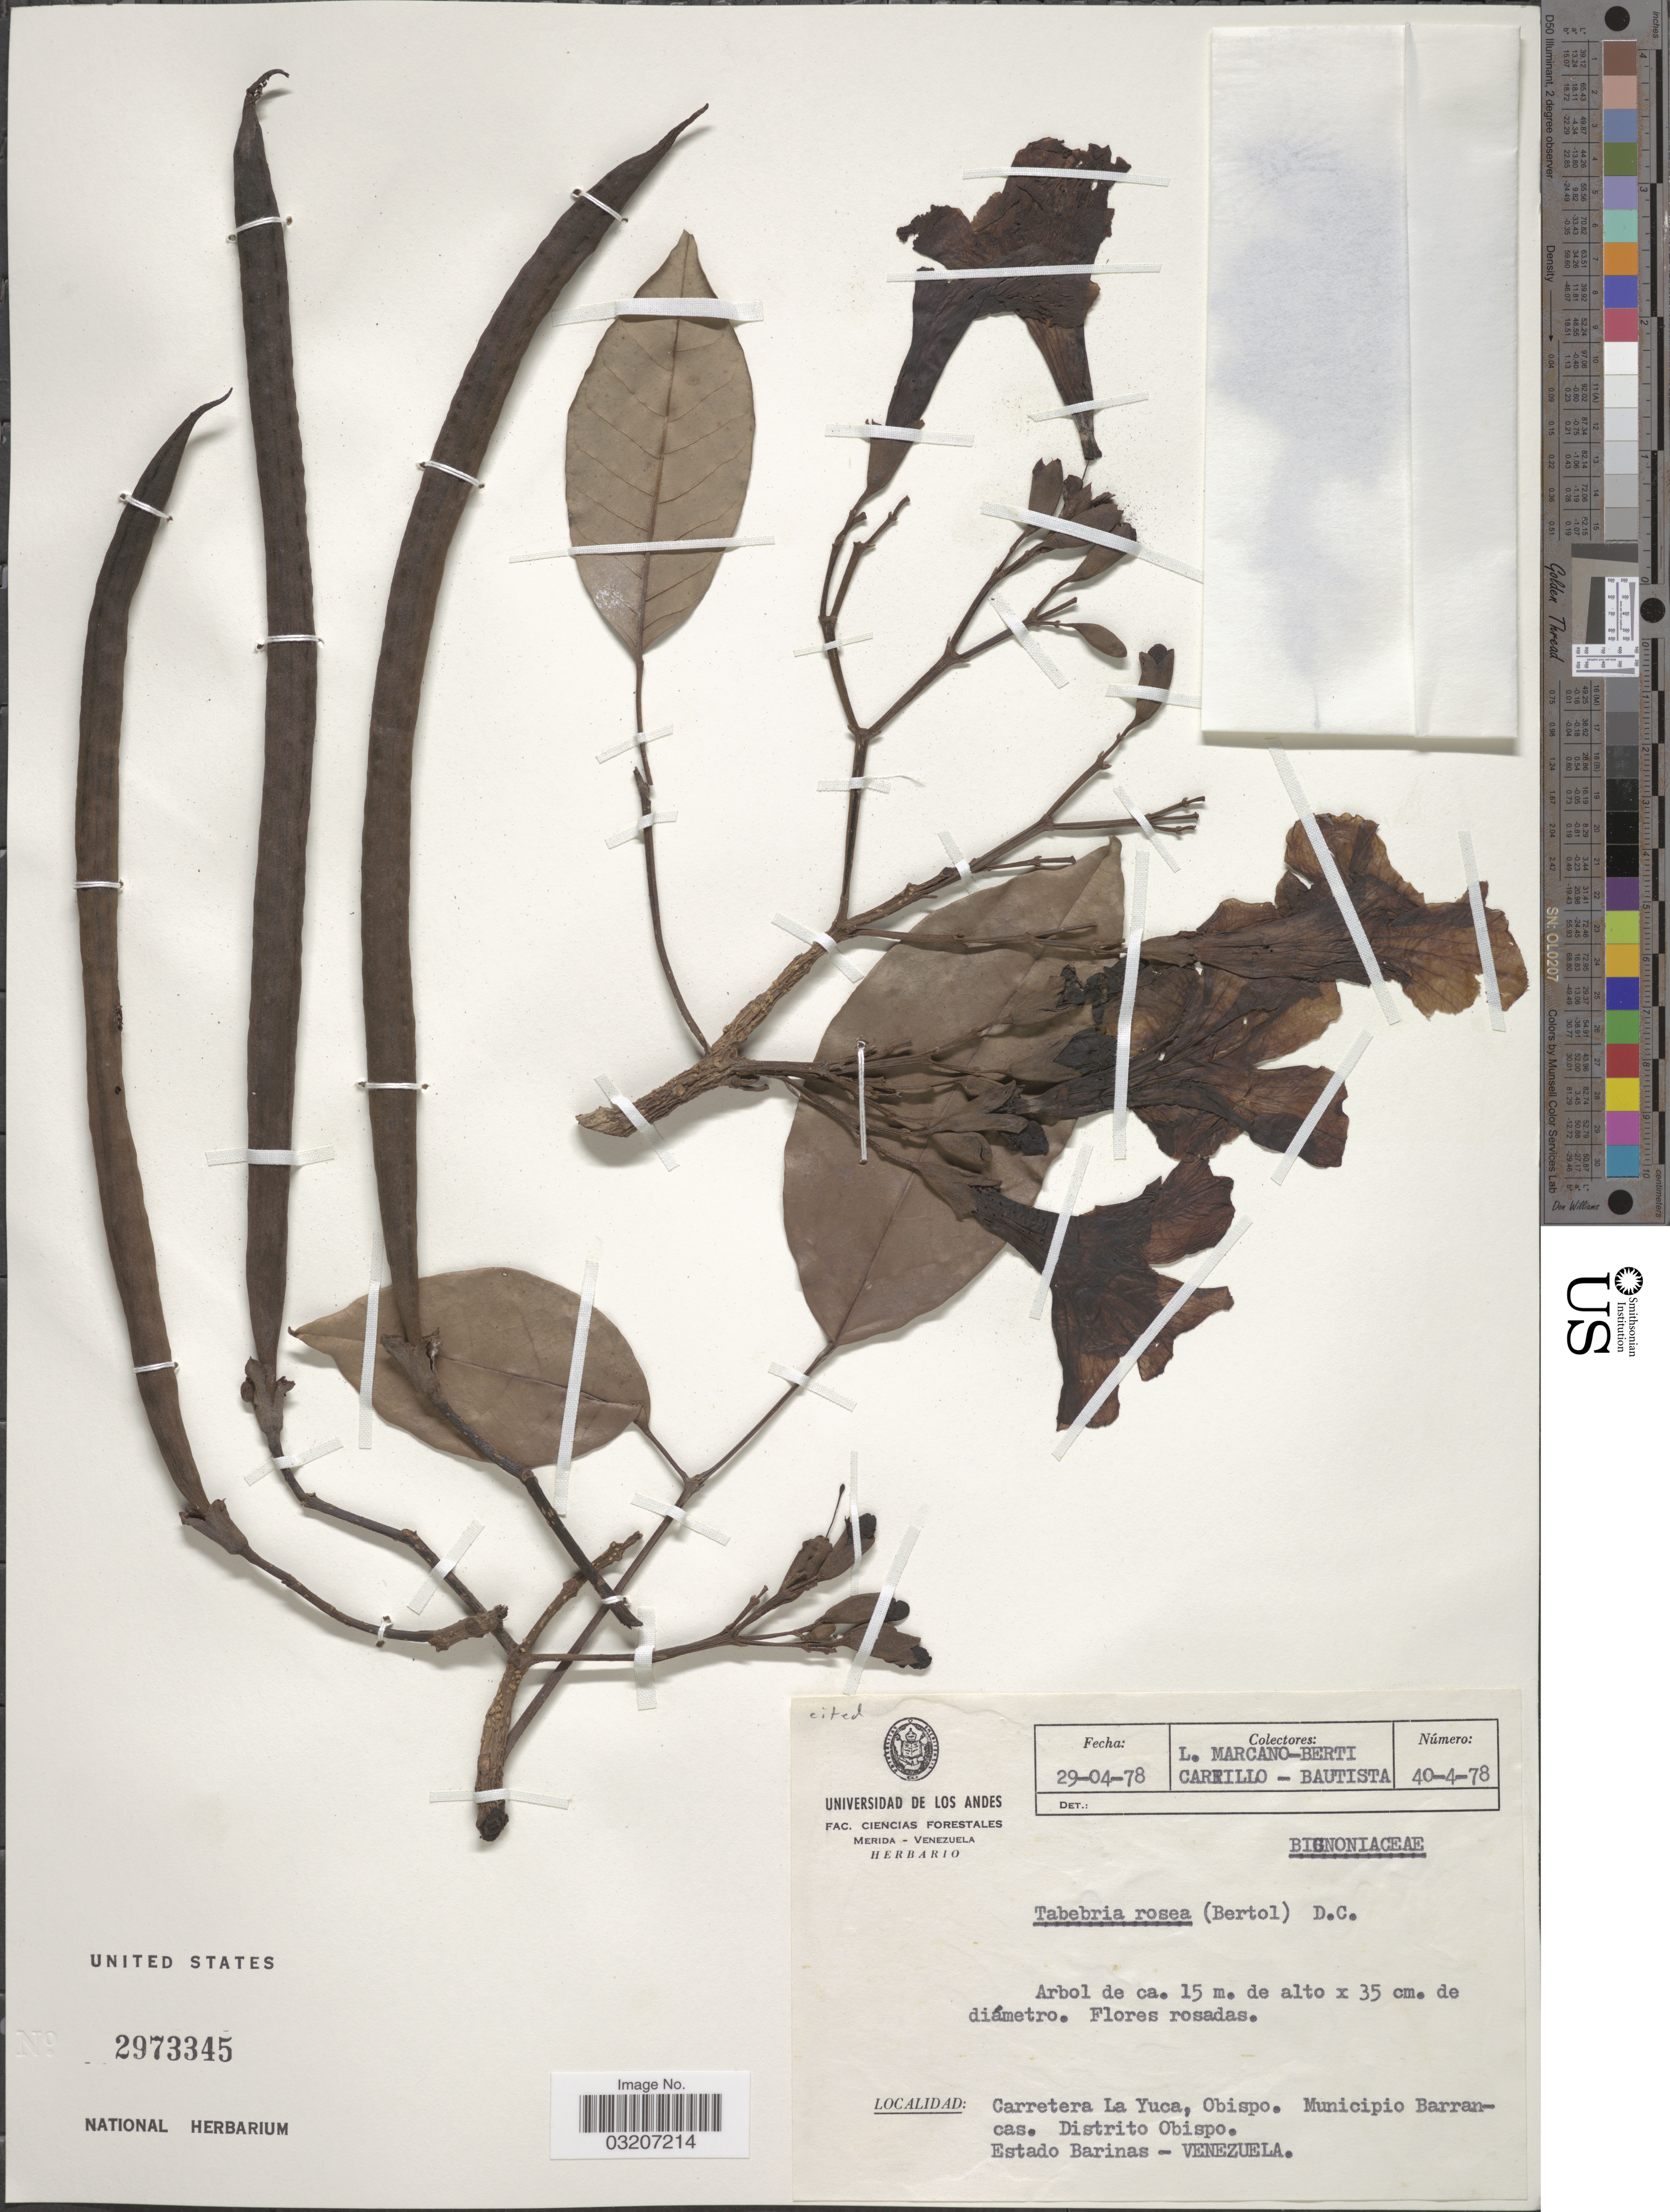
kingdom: Plantae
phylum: Tracheophyta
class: Magnoliopsida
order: Lamiales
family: Bignoniaceae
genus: Tabebuia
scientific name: Tabebuia rosea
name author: (Bertol.) DC.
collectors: L. Marcano-Berti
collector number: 40-4-78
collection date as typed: Transcribed d/m/y: 29/4/78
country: Venezuela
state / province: Barinas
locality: Carretera La Yuca, Obispo. Municipio Barrancas. Distrito Obispo.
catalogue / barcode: US 2973345